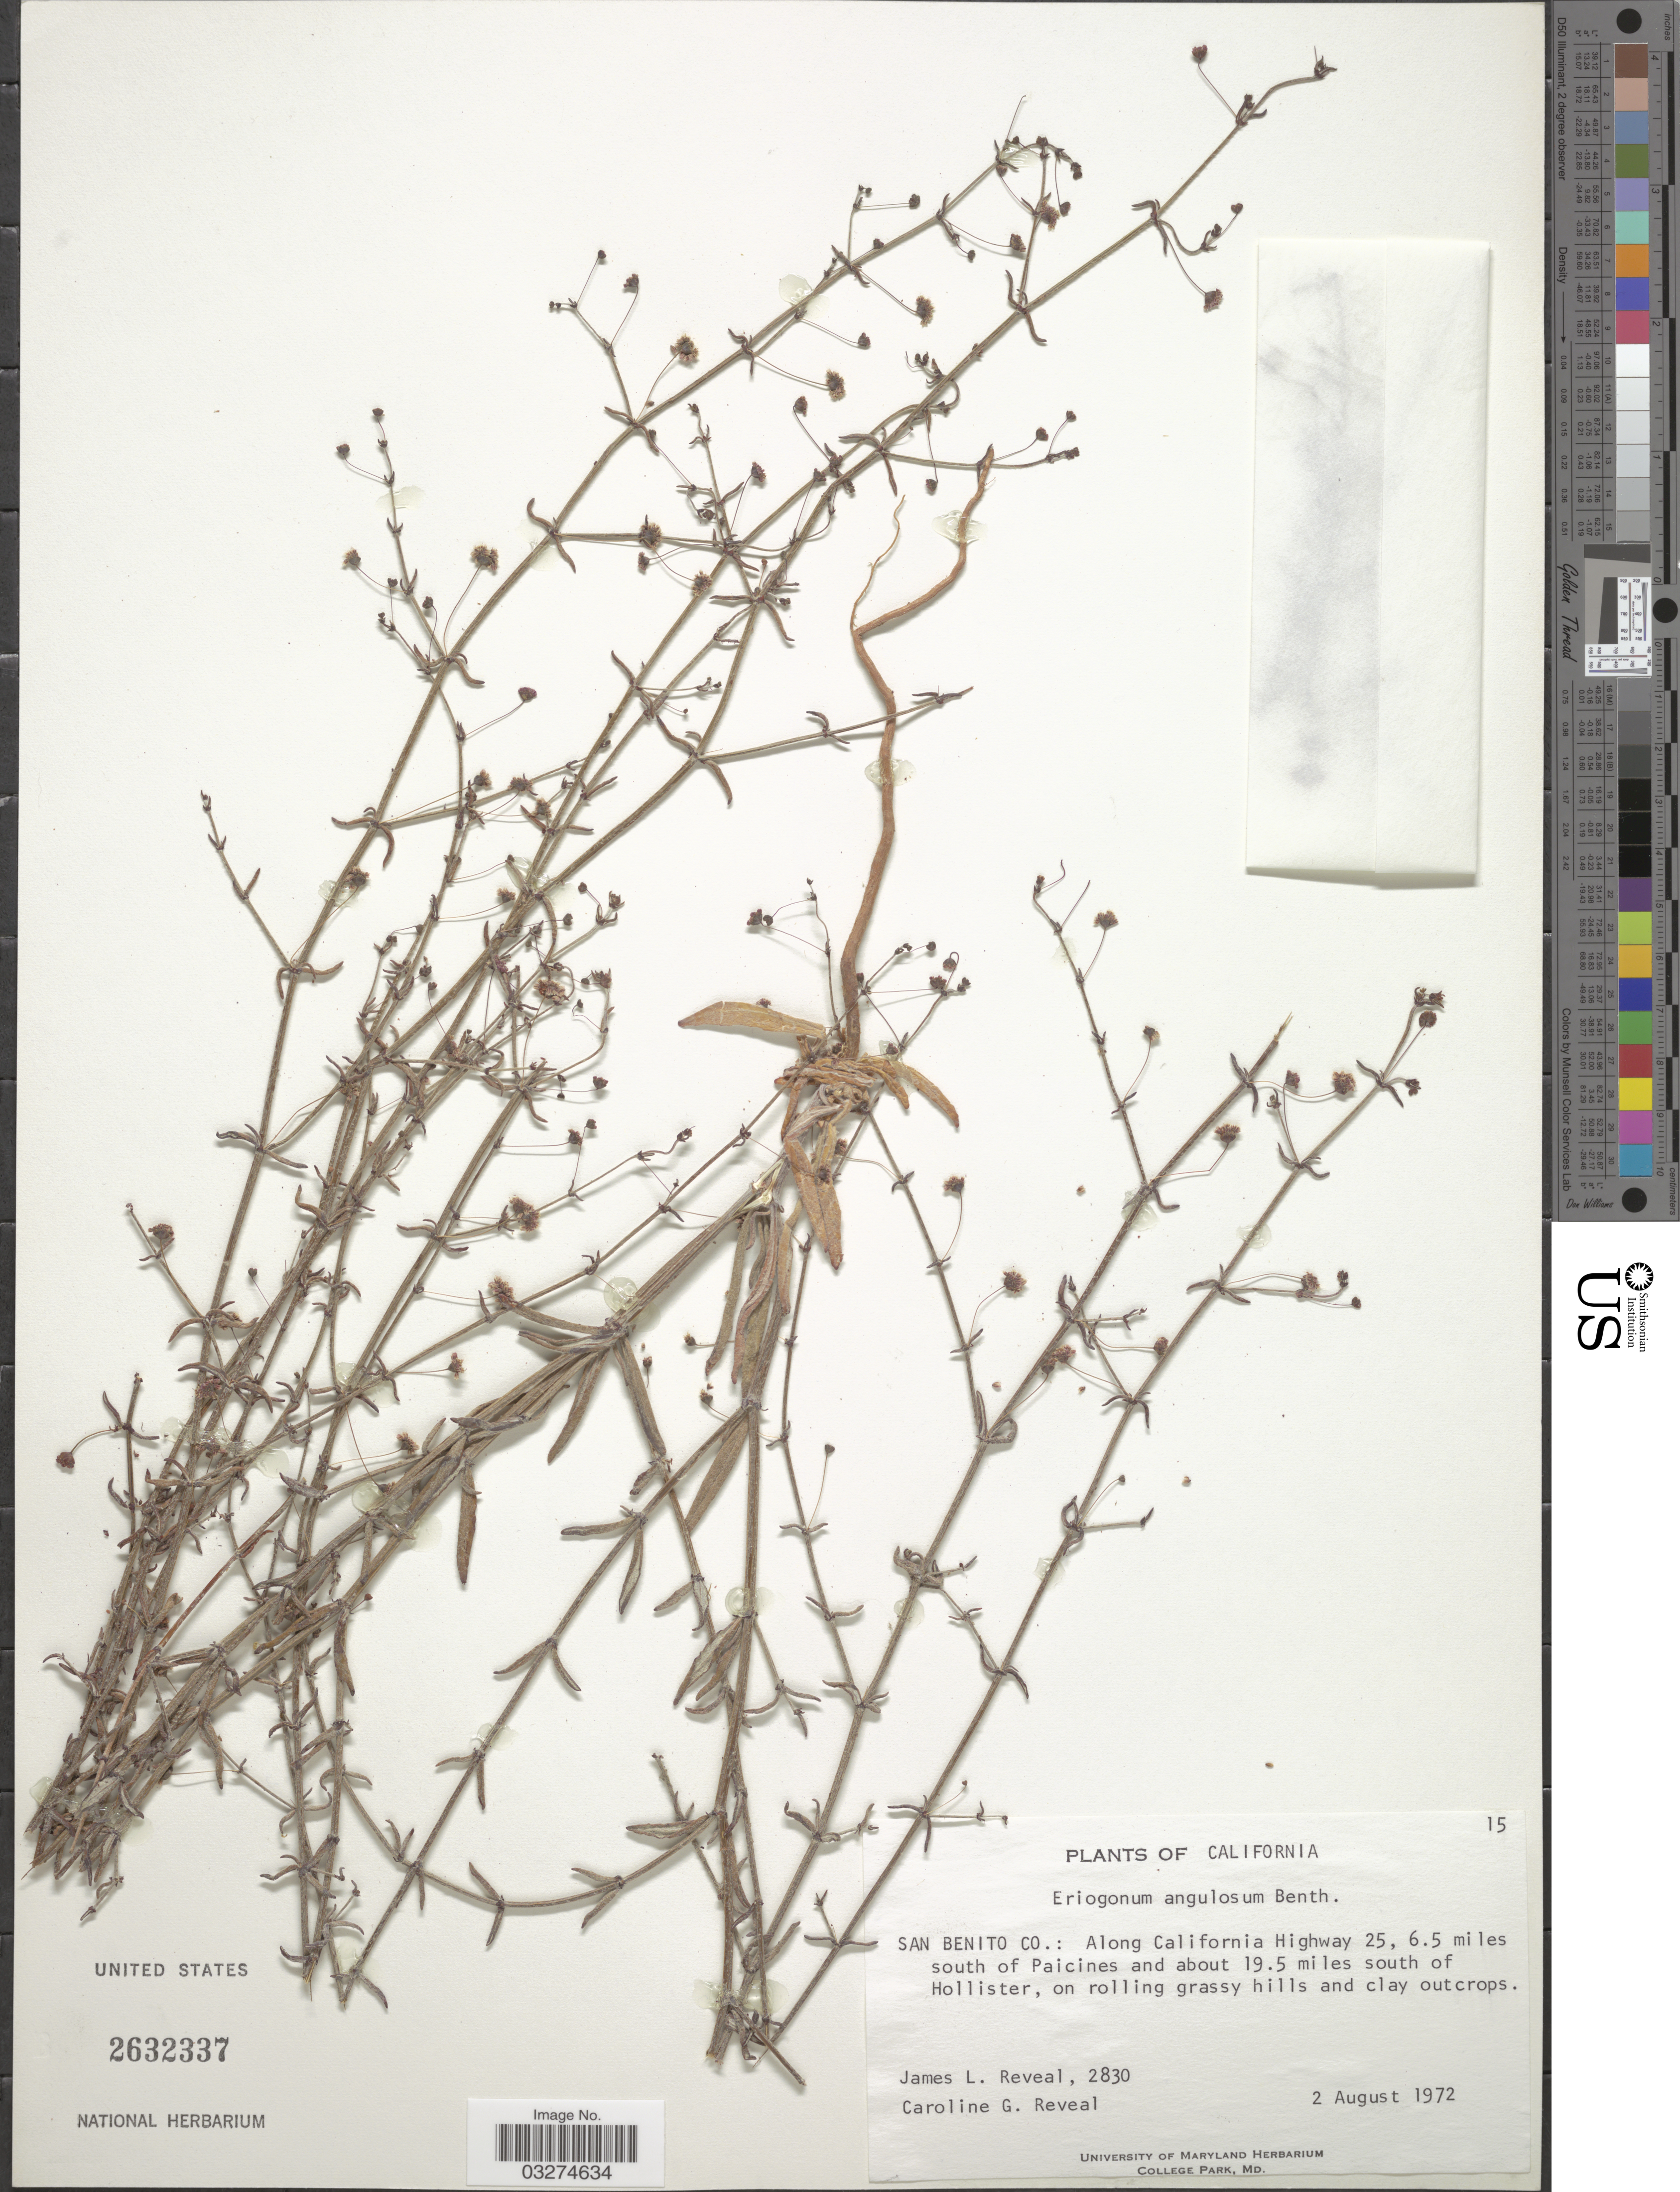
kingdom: Plantae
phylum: Tracheophyta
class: Magnoliopsida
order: Caryophyllales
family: Polygonaceae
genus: Eriogonum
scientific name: Eriogonum angulosum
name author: Benth.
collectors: J. L. Reveal & C. G. Reveal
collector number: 2830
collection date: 1972-08-02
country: United States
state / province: California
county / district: San Benito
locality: San Benito Co.: Along California Highway 25, 6.5 miles south of Paicines and about 19.5 miles south of Hollister.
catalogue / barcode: US 2632337